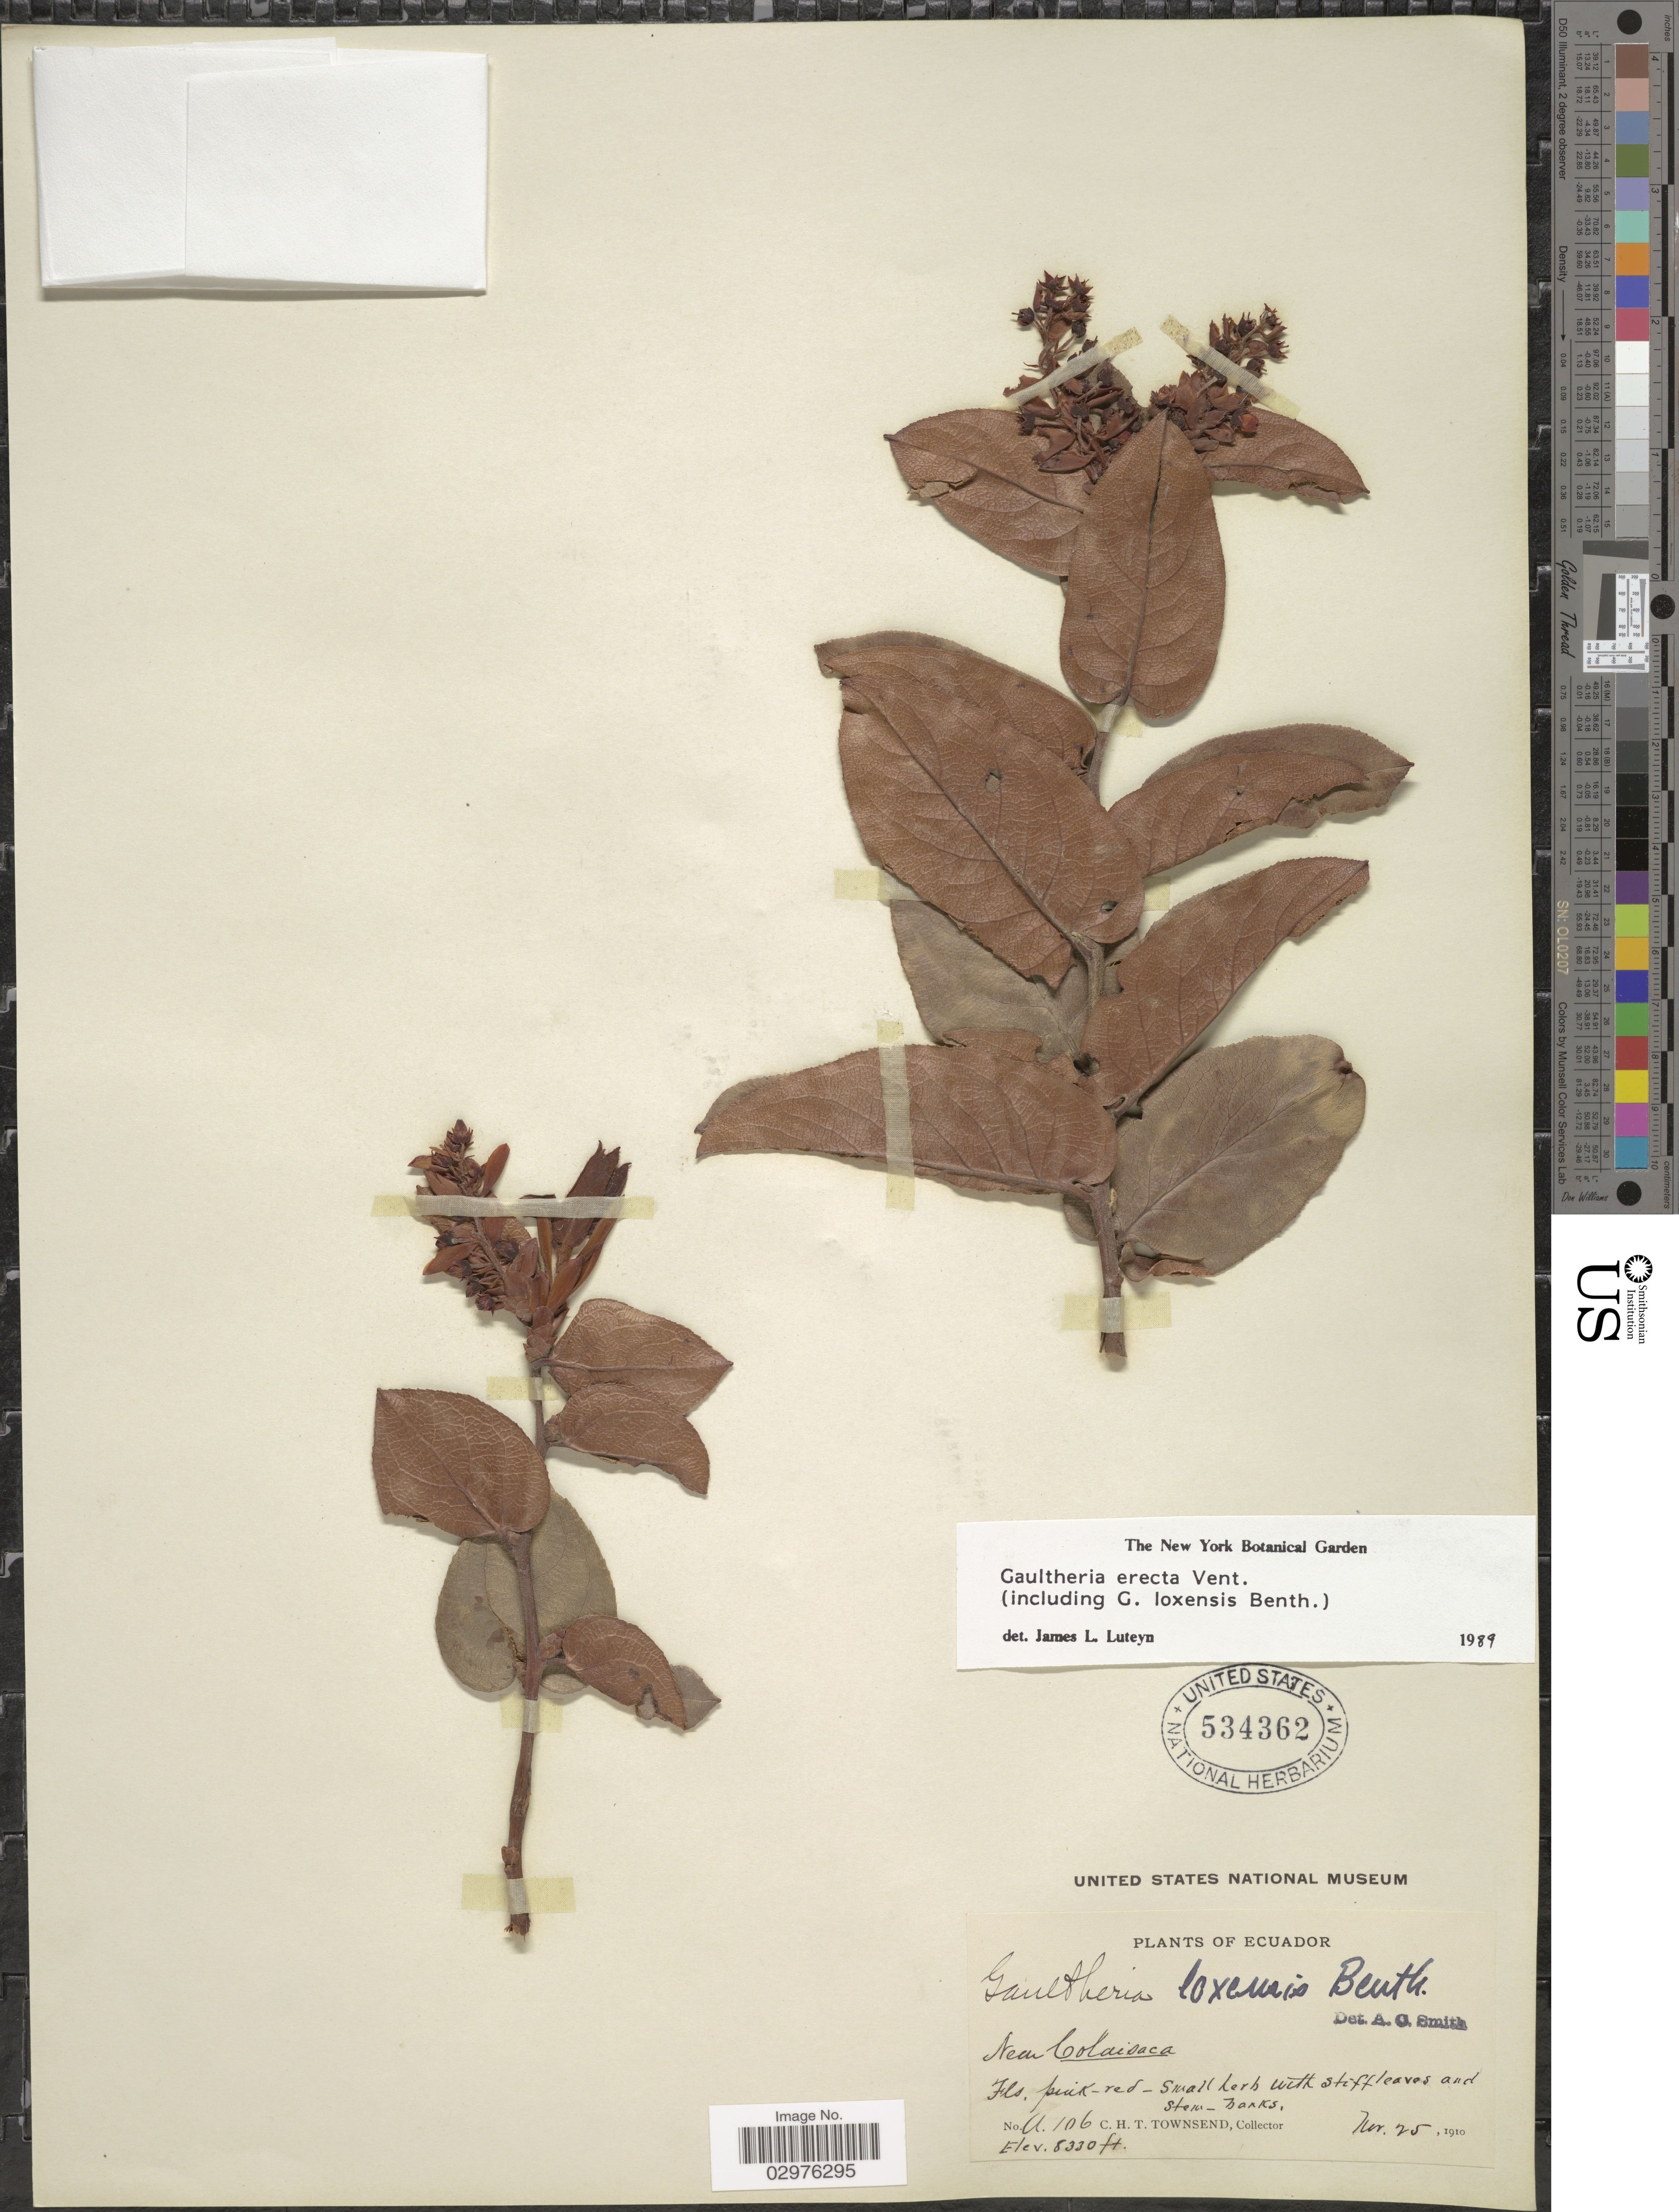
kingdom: Plantae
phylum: Tracheophyta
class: Magnoliopsida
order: Ericales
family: Ericaceae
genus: Gaultheria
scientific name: Gaultheria erecta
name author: Vent.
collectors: C. H. T. Townsend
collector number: A.106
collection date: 1910-11-25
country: Ecuador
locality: Near Colaisaca.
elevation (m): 2539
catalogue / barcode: US 534362